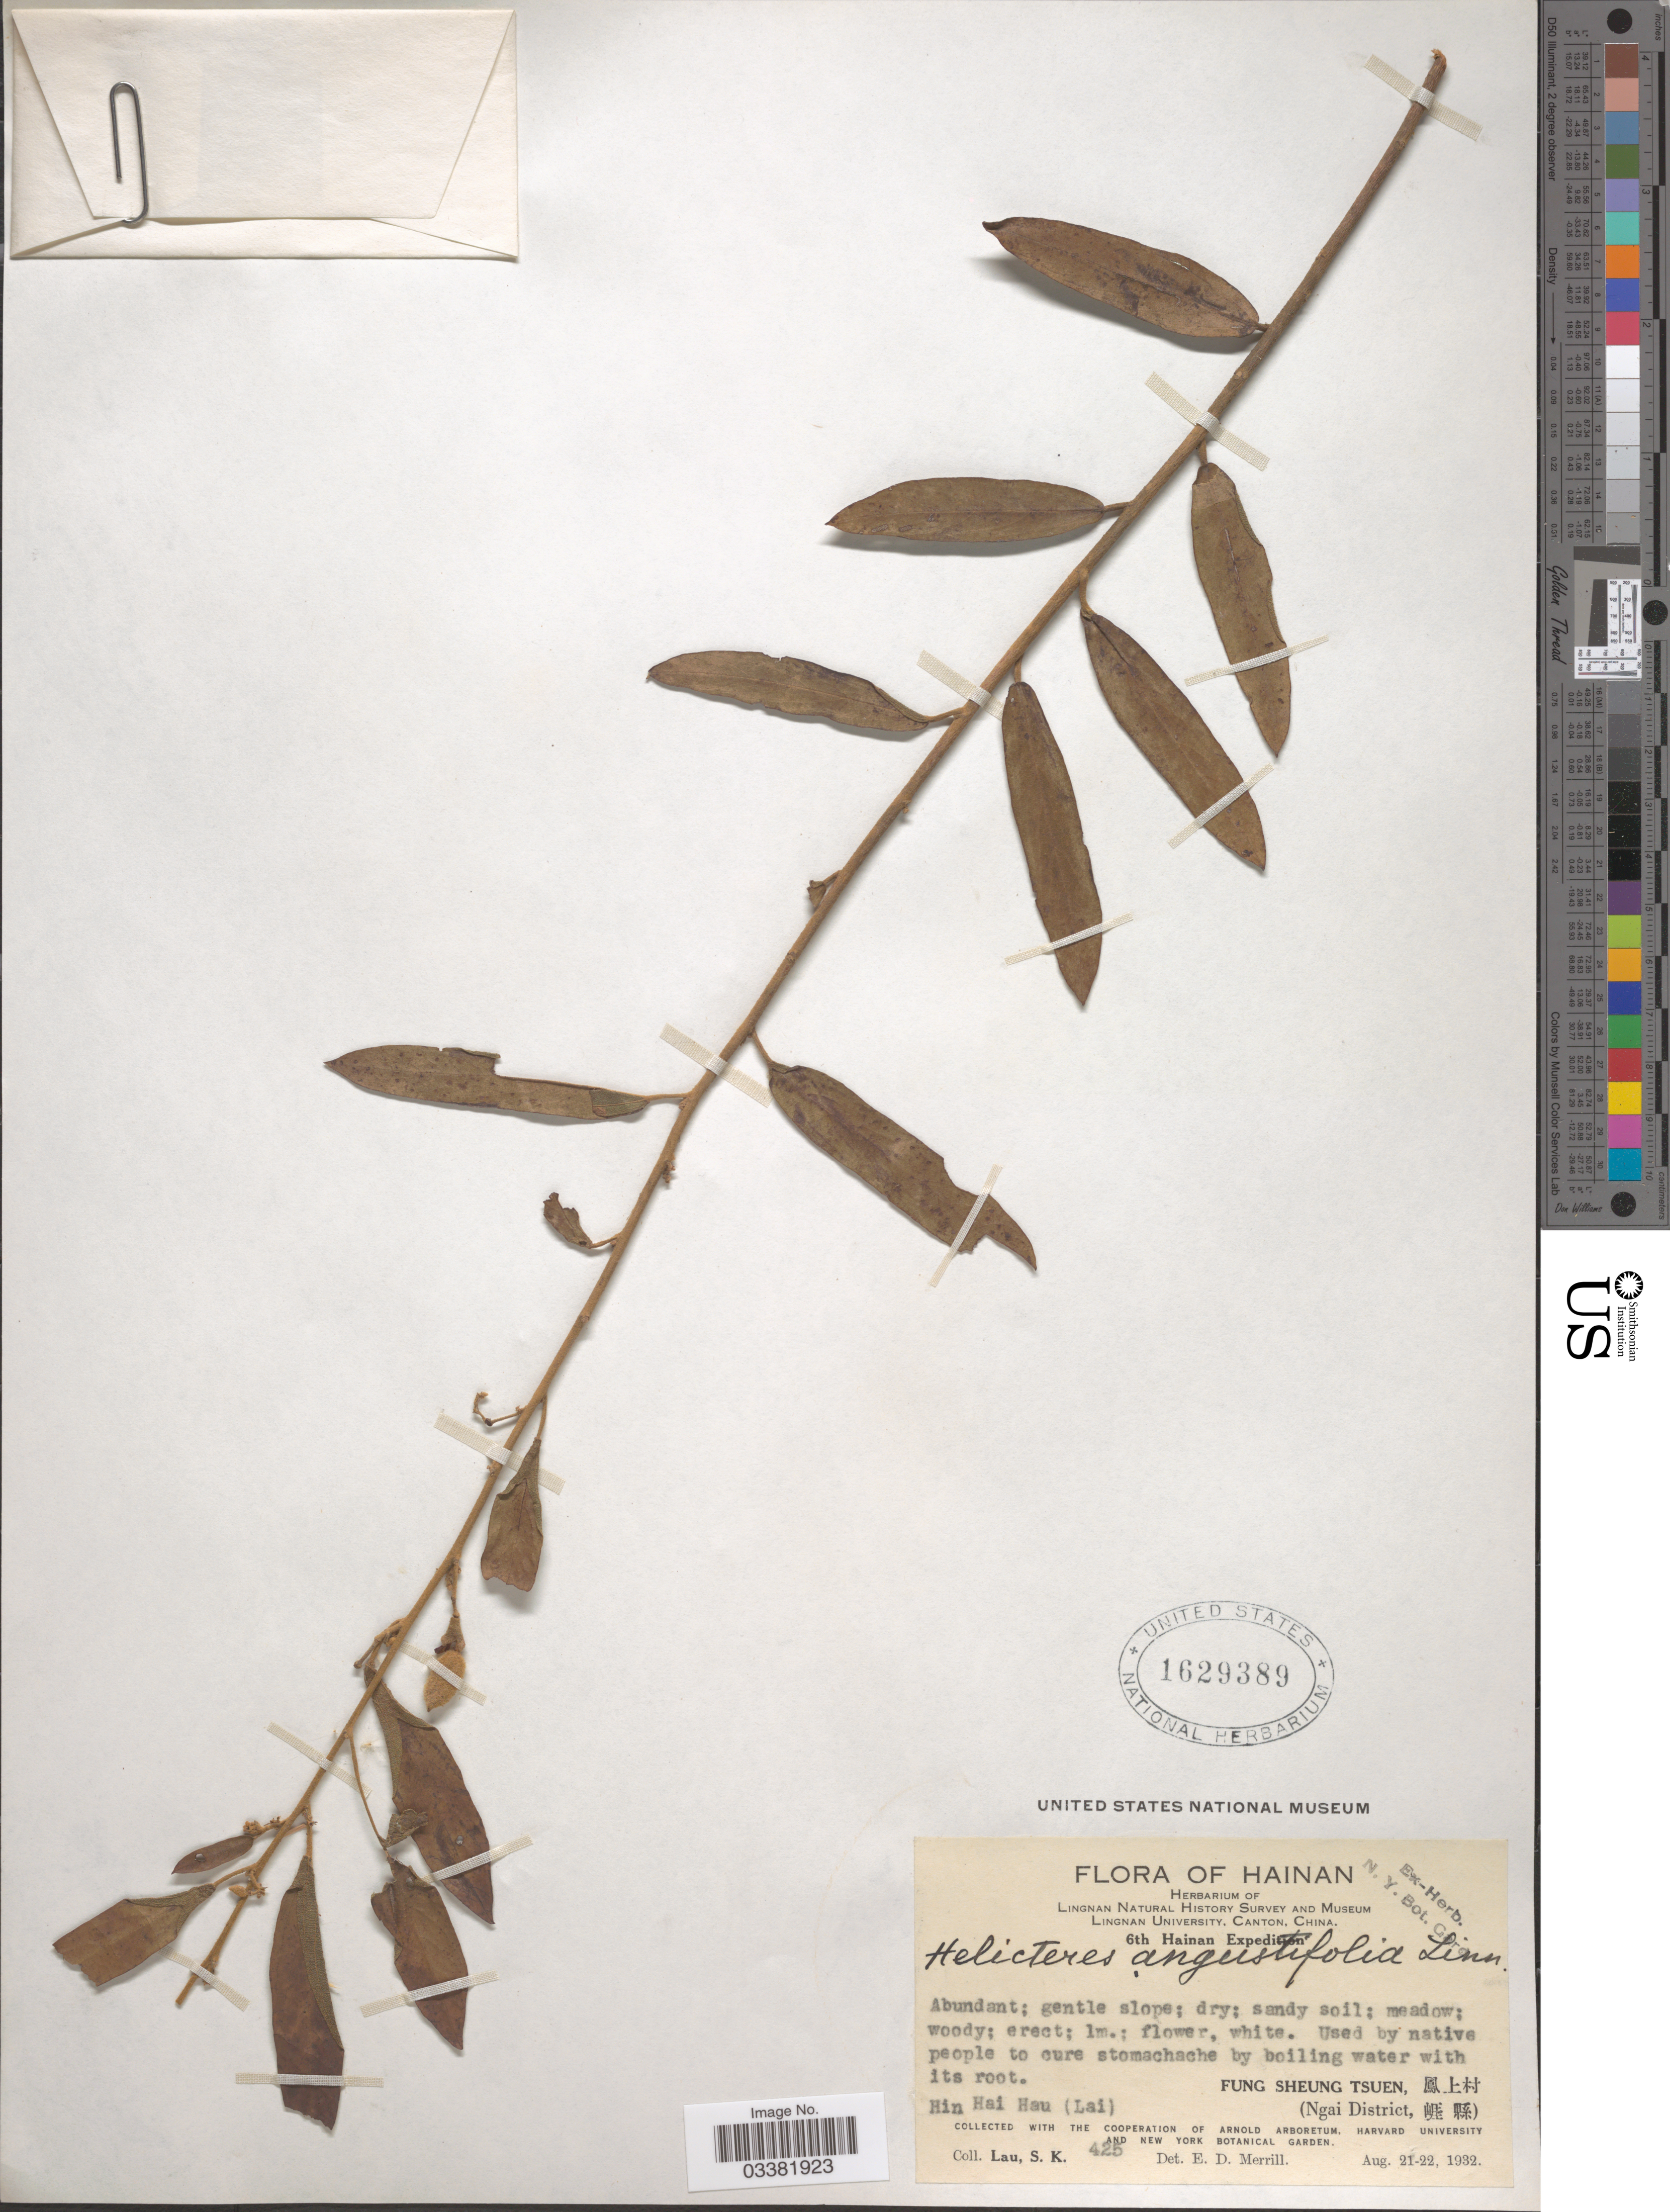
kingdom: Plantae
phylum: Tracheophyta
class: Magnoliopsida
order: Malvales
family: Malvaceae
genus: Helicteres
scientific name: Helicteres angustifolia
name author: L.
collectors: S. K. Lau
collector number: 425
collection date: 1932-08-21/1932-08-22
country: China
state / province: Hainan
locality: Hin Hai Hau (Lai) Fung Sheung Tsuen (Ngai District).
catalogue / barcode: US 1629389